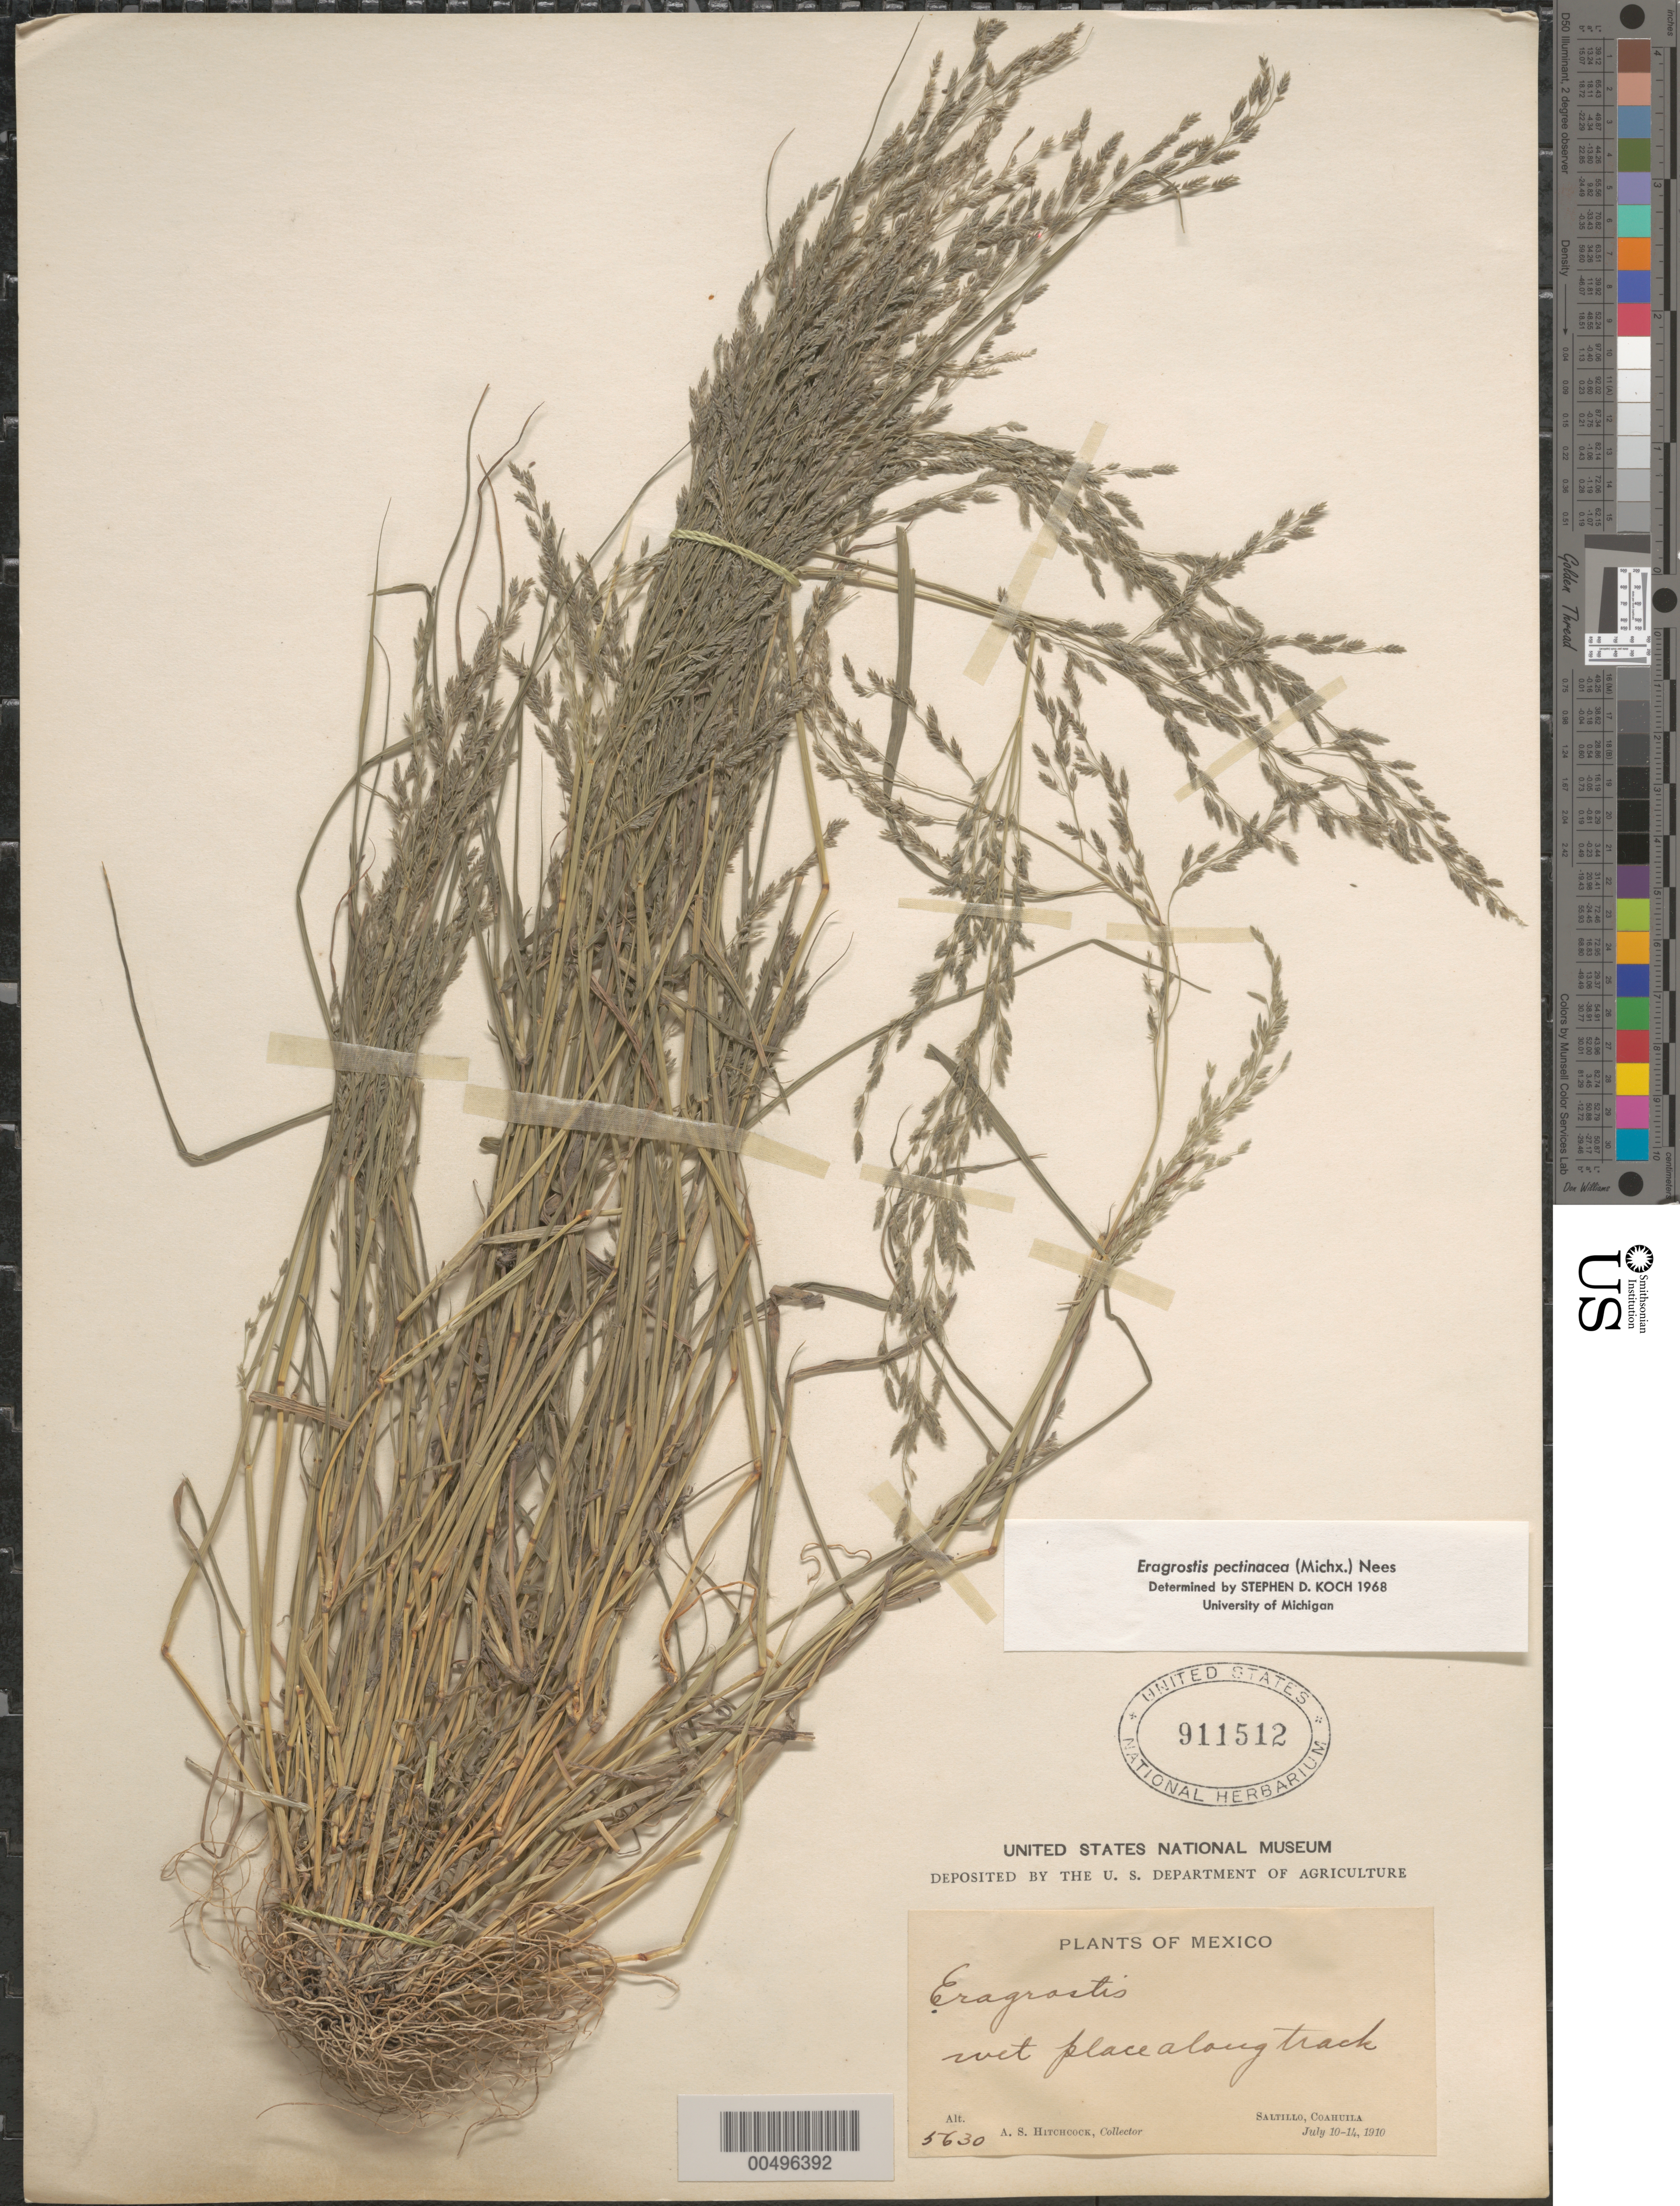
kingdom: Plantae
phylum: Tracheophyta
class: Liliopsida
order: Poales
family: Poaceae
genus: Eragrostis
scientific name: Eragrostis pectinacea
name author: (Michx.) Nees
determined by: Koch, S. D.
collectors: A. S. Hitchcock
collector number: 5630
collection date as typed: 10 Jul 1910 to 14 Jul 1910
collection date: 1910-07-10/1910-07-14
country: Mexico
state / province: Coahuila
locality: Saltillo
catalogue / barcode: US 911512